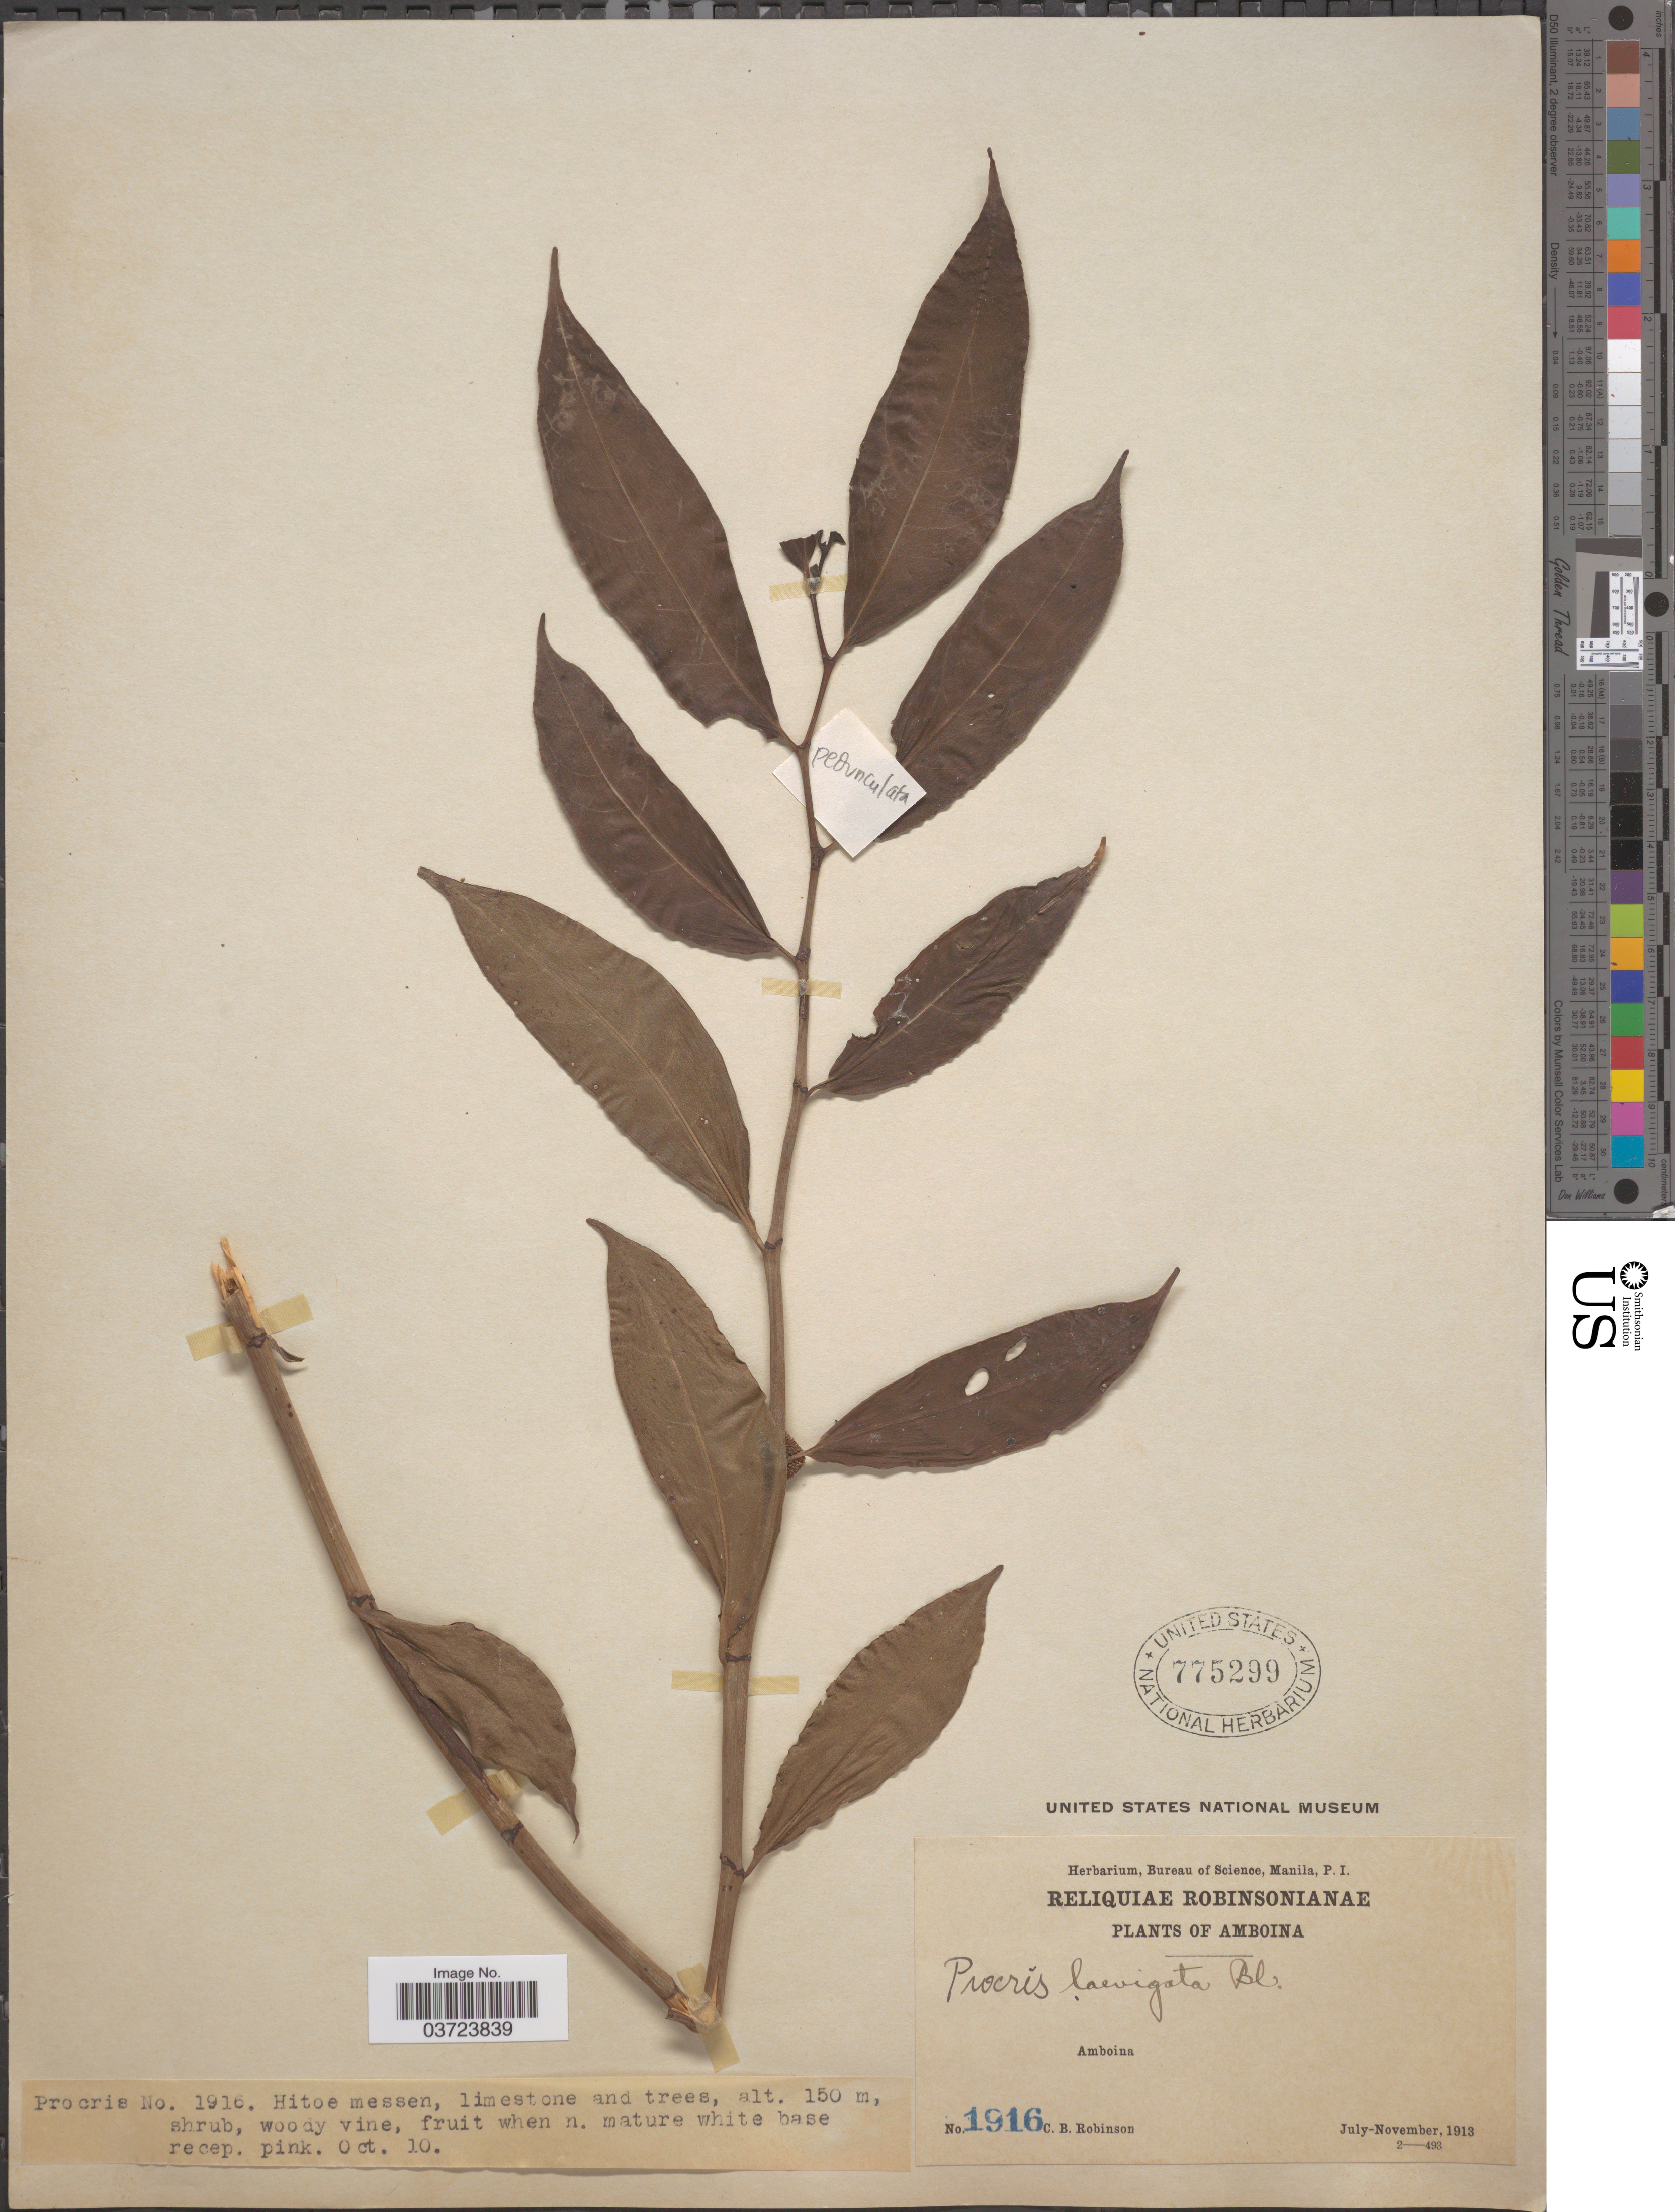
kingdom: Plantae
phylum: Tracheophyta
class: Magnoliopsida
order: Rosales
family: Urticaceae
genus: Procris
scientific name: Procris laevigata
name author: Blume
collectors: C. Robinson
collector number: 1916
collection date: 1913-10-10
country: Indonesia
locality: Amboina.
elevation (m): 150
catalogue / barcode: US 775299